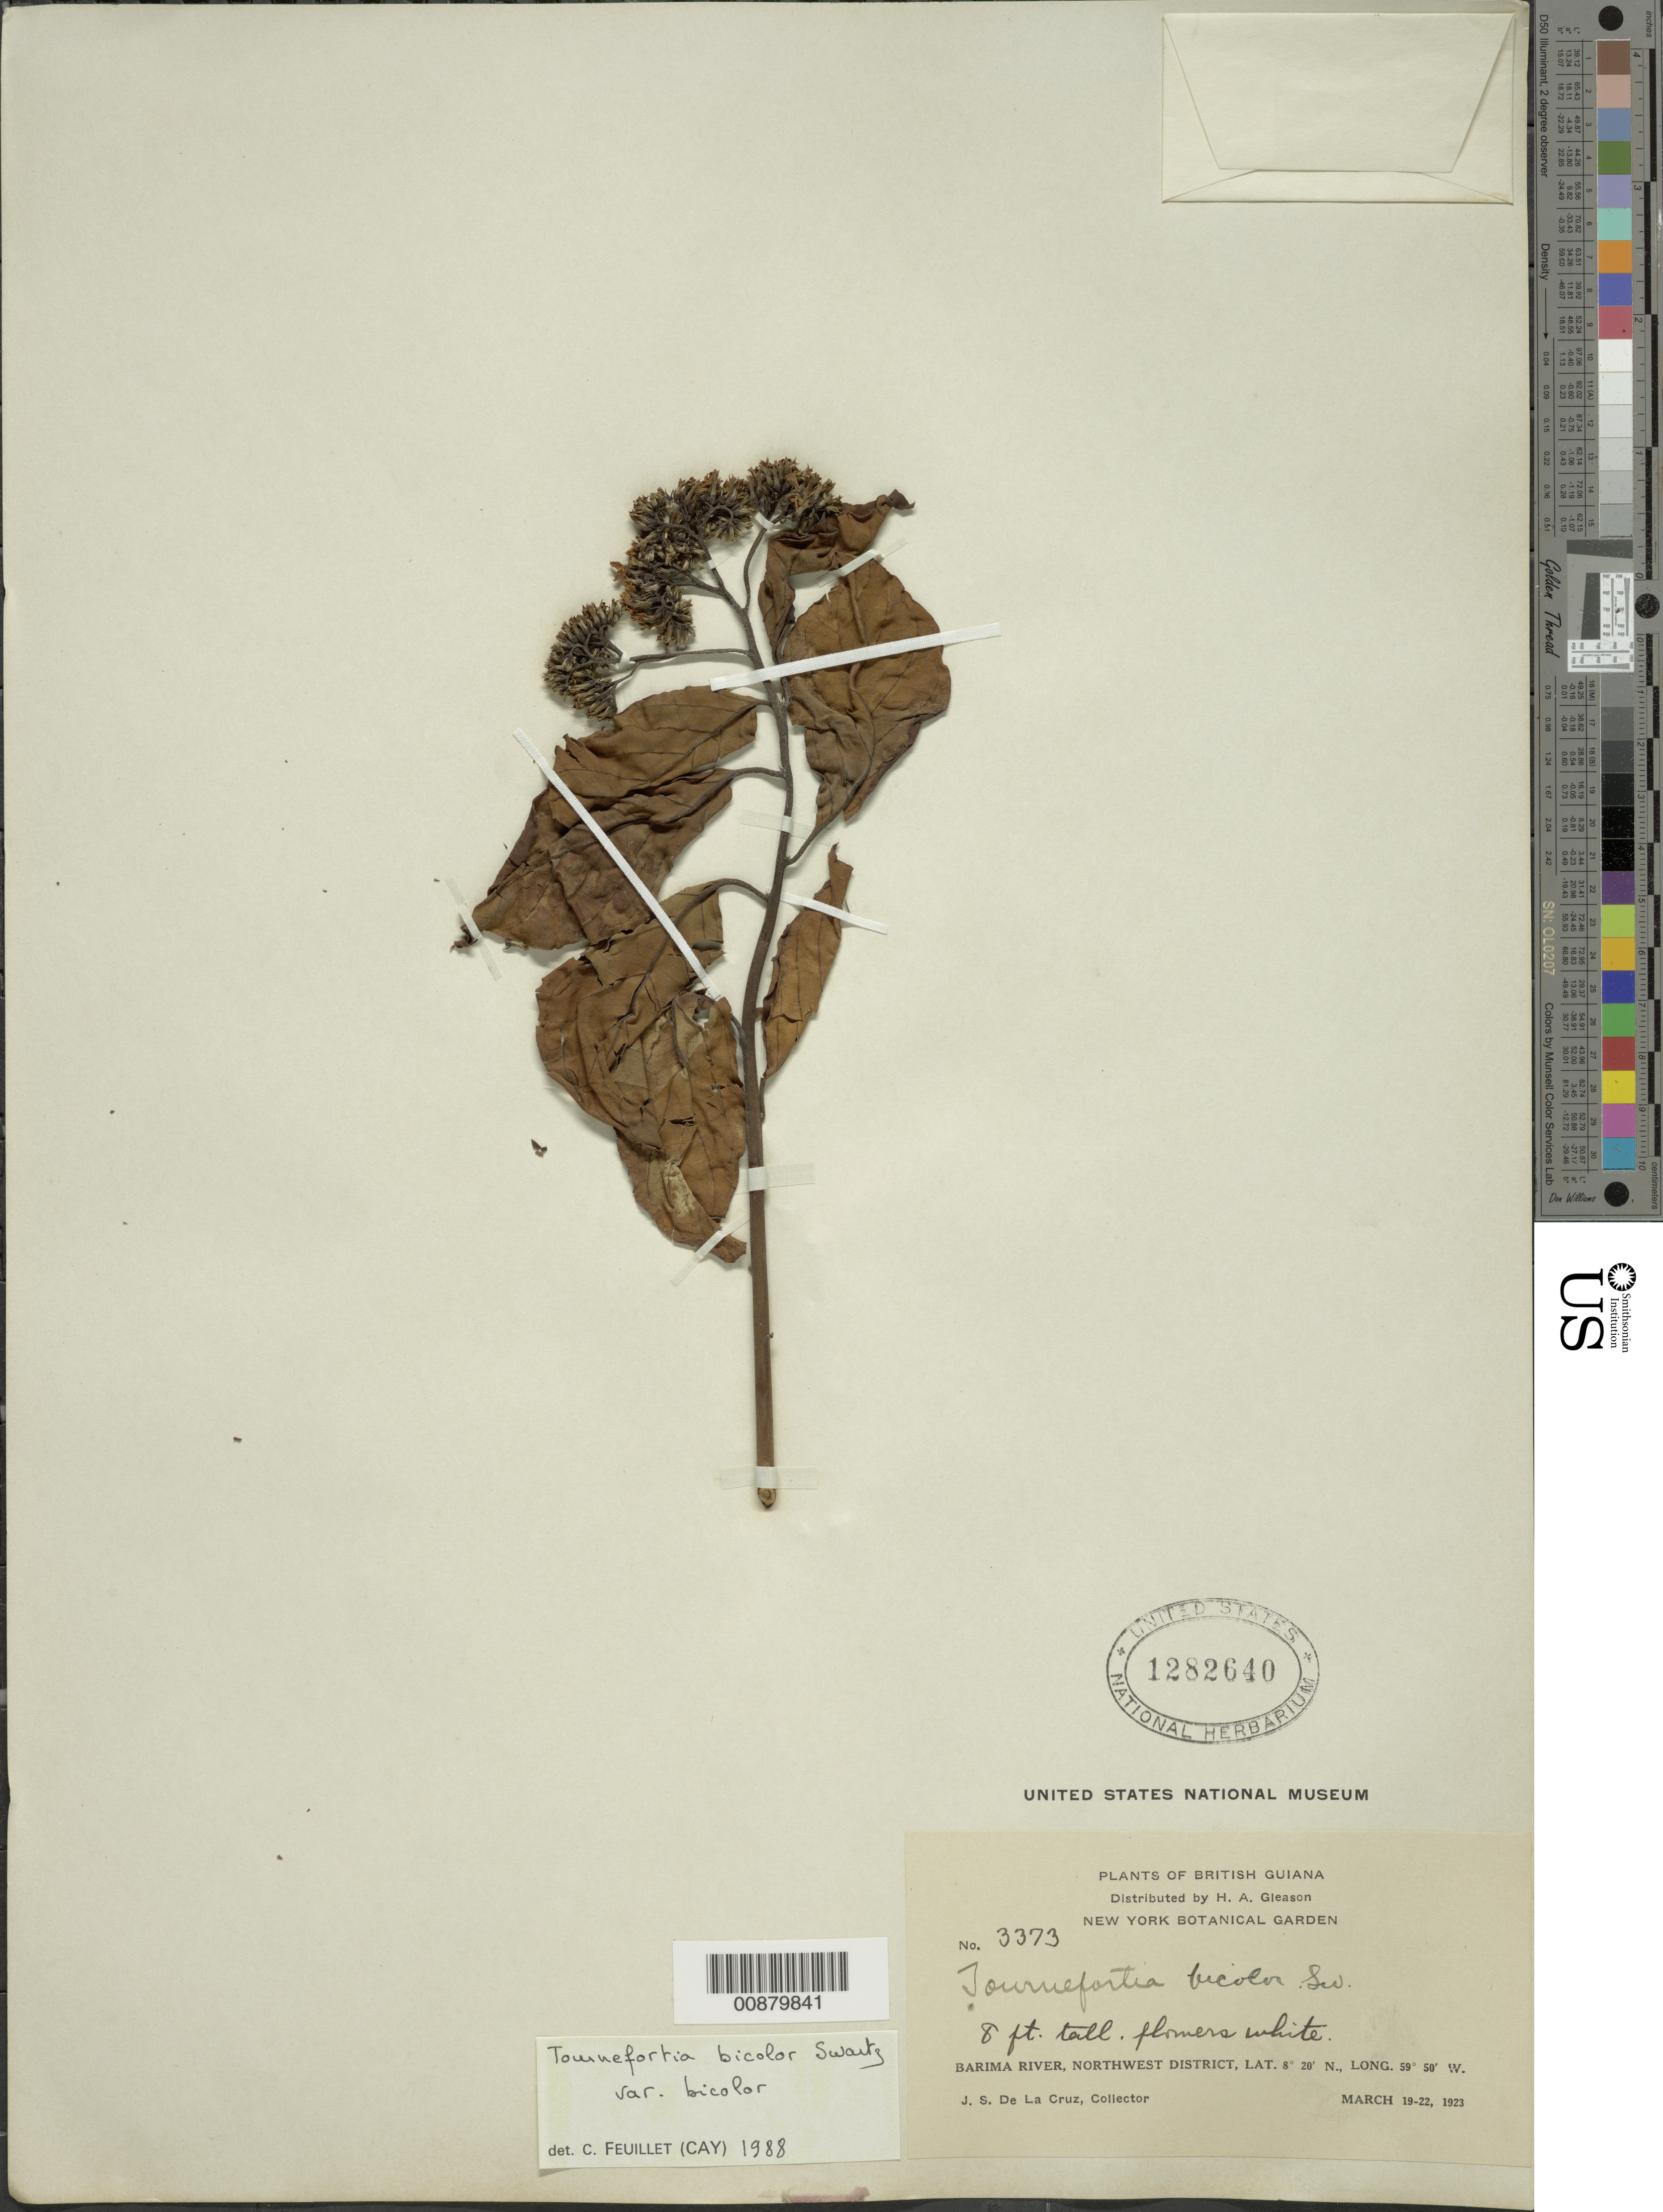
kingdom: Plantae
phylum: Tracheophyta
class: Magnoliopsida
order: Boraginales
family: Heliotropiaceae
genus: Tournefortia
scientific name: Tournefortia bicolor var. bicolor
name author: Sw.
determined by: Feuillet, C.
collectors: J. S. de la Cruz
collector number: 3373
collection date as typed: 19-Mar-23 to 22-Mar-23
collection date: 1923-03-19/1923-03-22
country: Guyana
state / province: Barima-Waini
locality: Barima R., NW District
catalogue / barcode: US 1282640